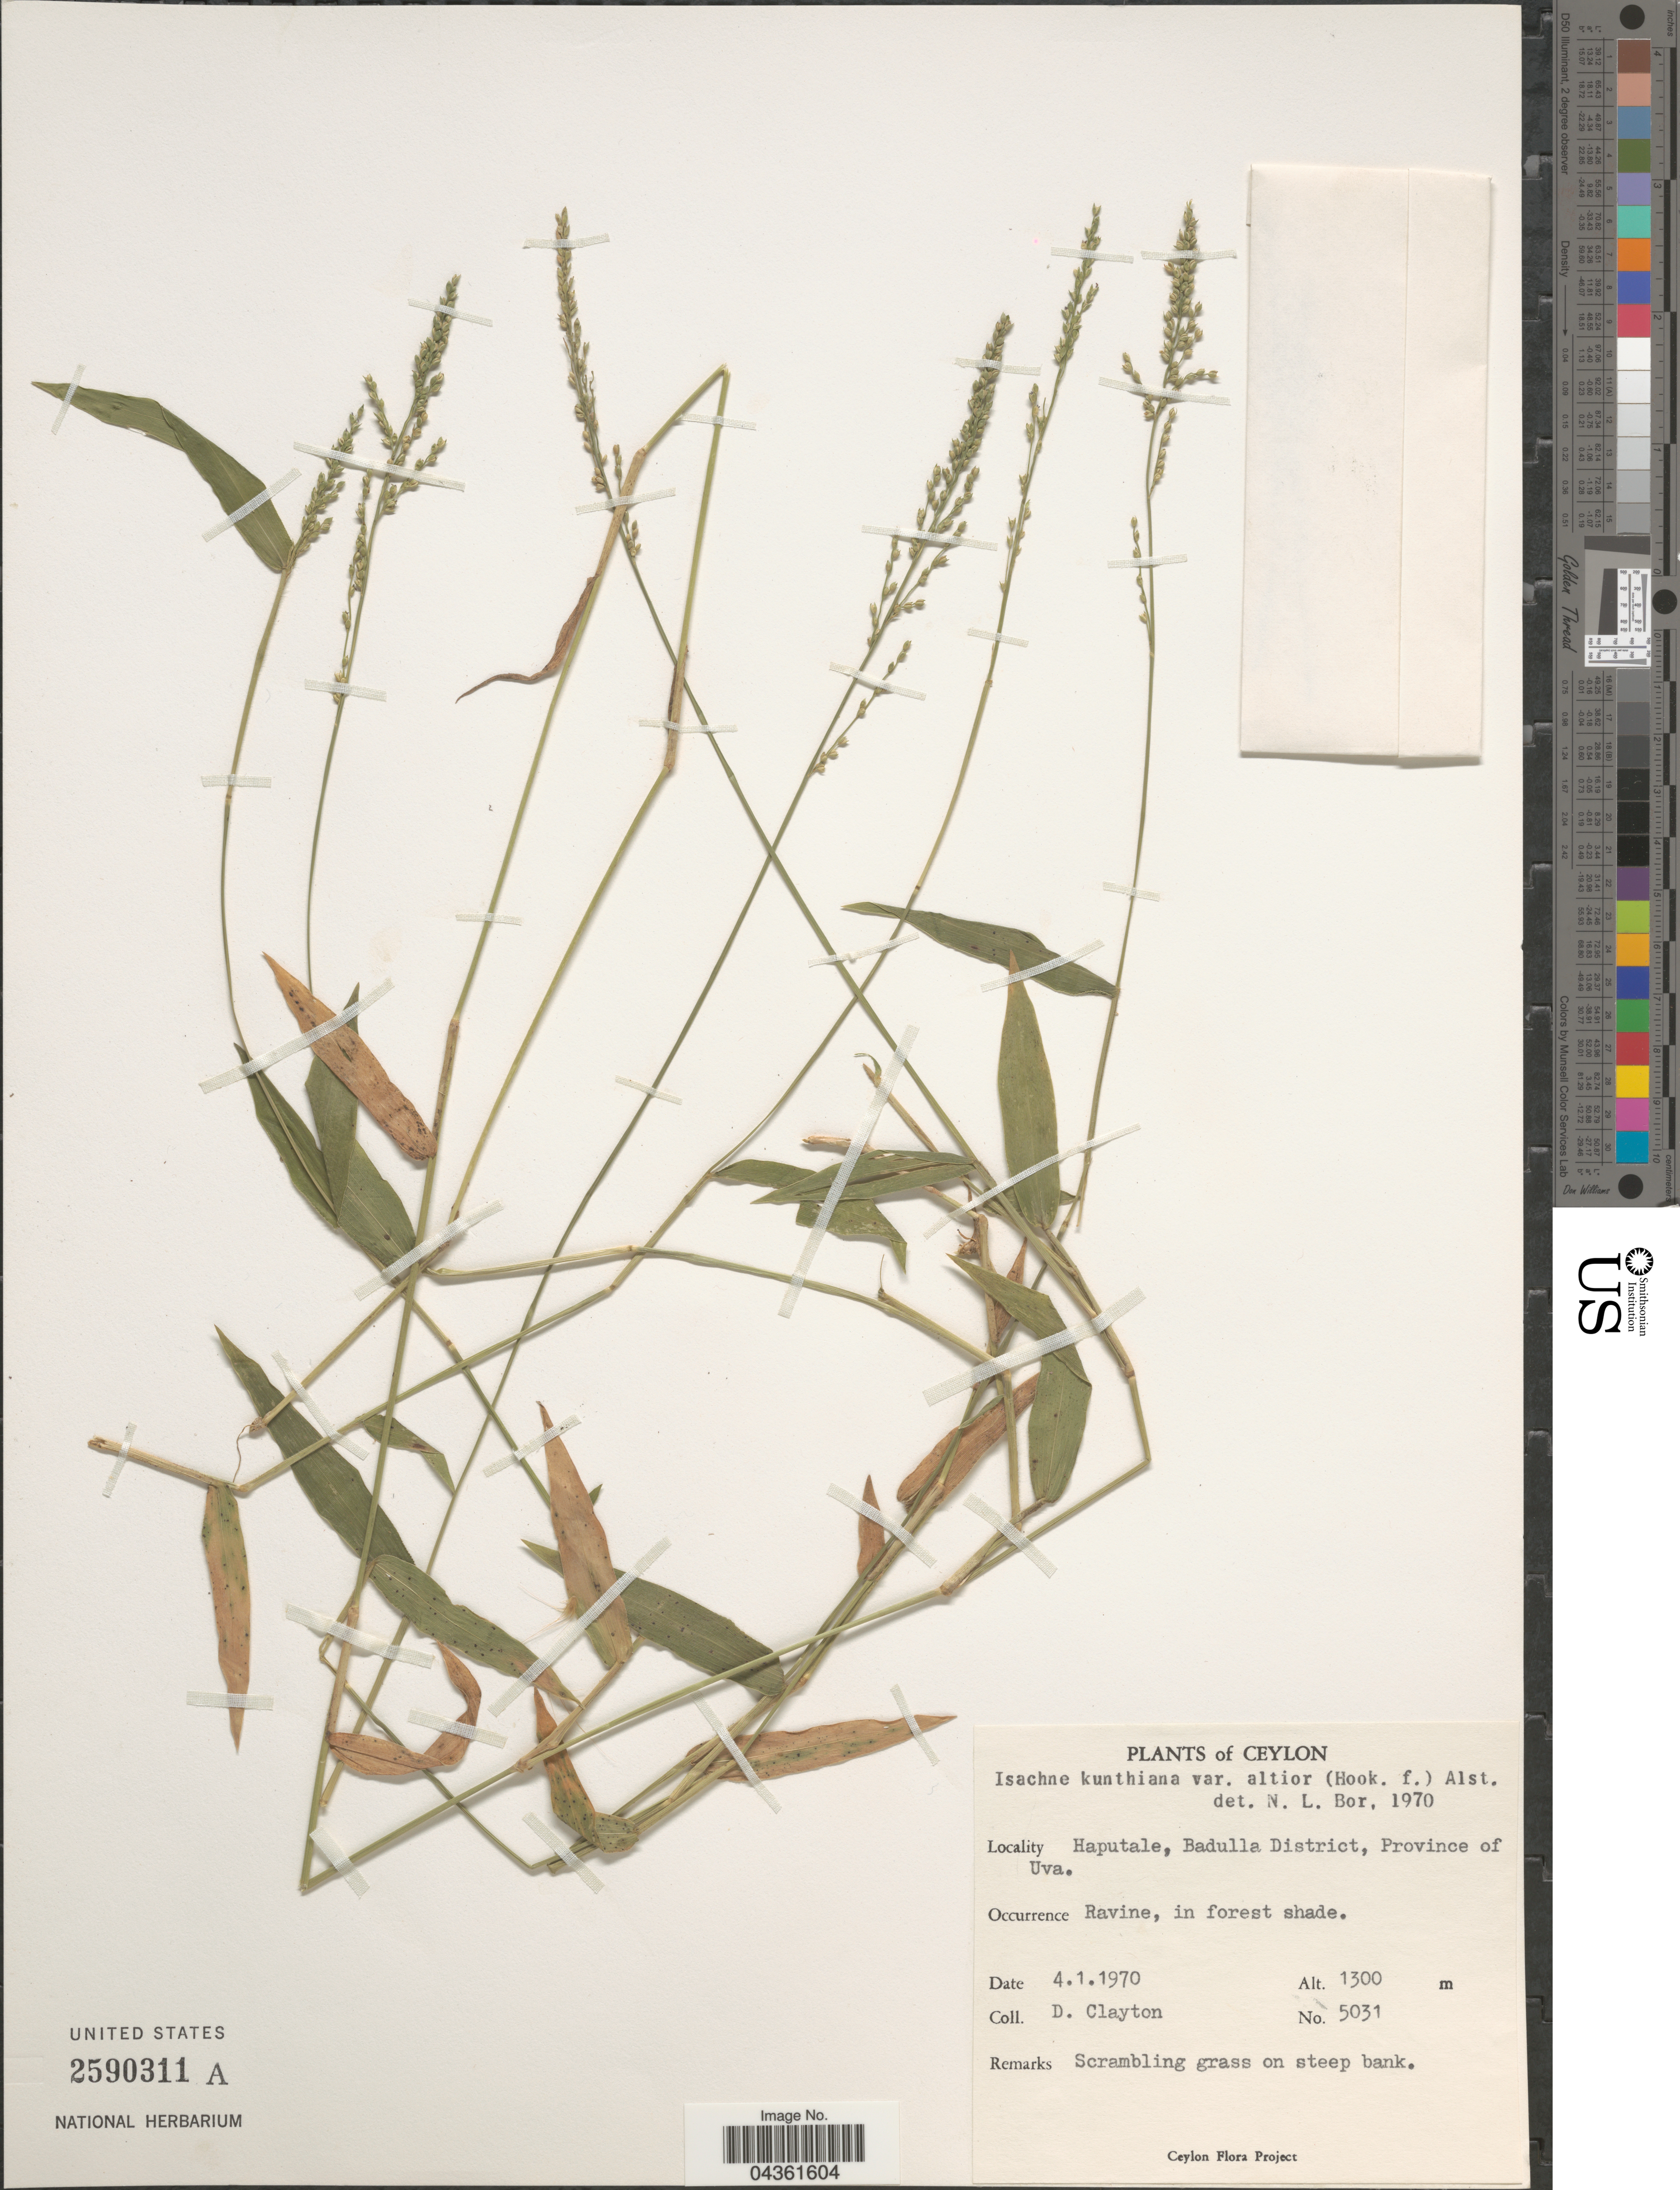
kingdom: Plantae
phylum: Tracheophyta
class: Liliopsida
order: Poales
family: Poaceae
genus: Isachne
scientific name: Isachne kunthiana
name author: (Wight & Arn. ex Steud.) Miq.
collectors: D. Clayton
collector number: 5031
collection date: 1970-01-04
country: Sri Lanka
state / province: Uva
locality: Ceylon. Haputale, Badulla District.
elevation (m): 1300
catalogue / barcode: US 2590311